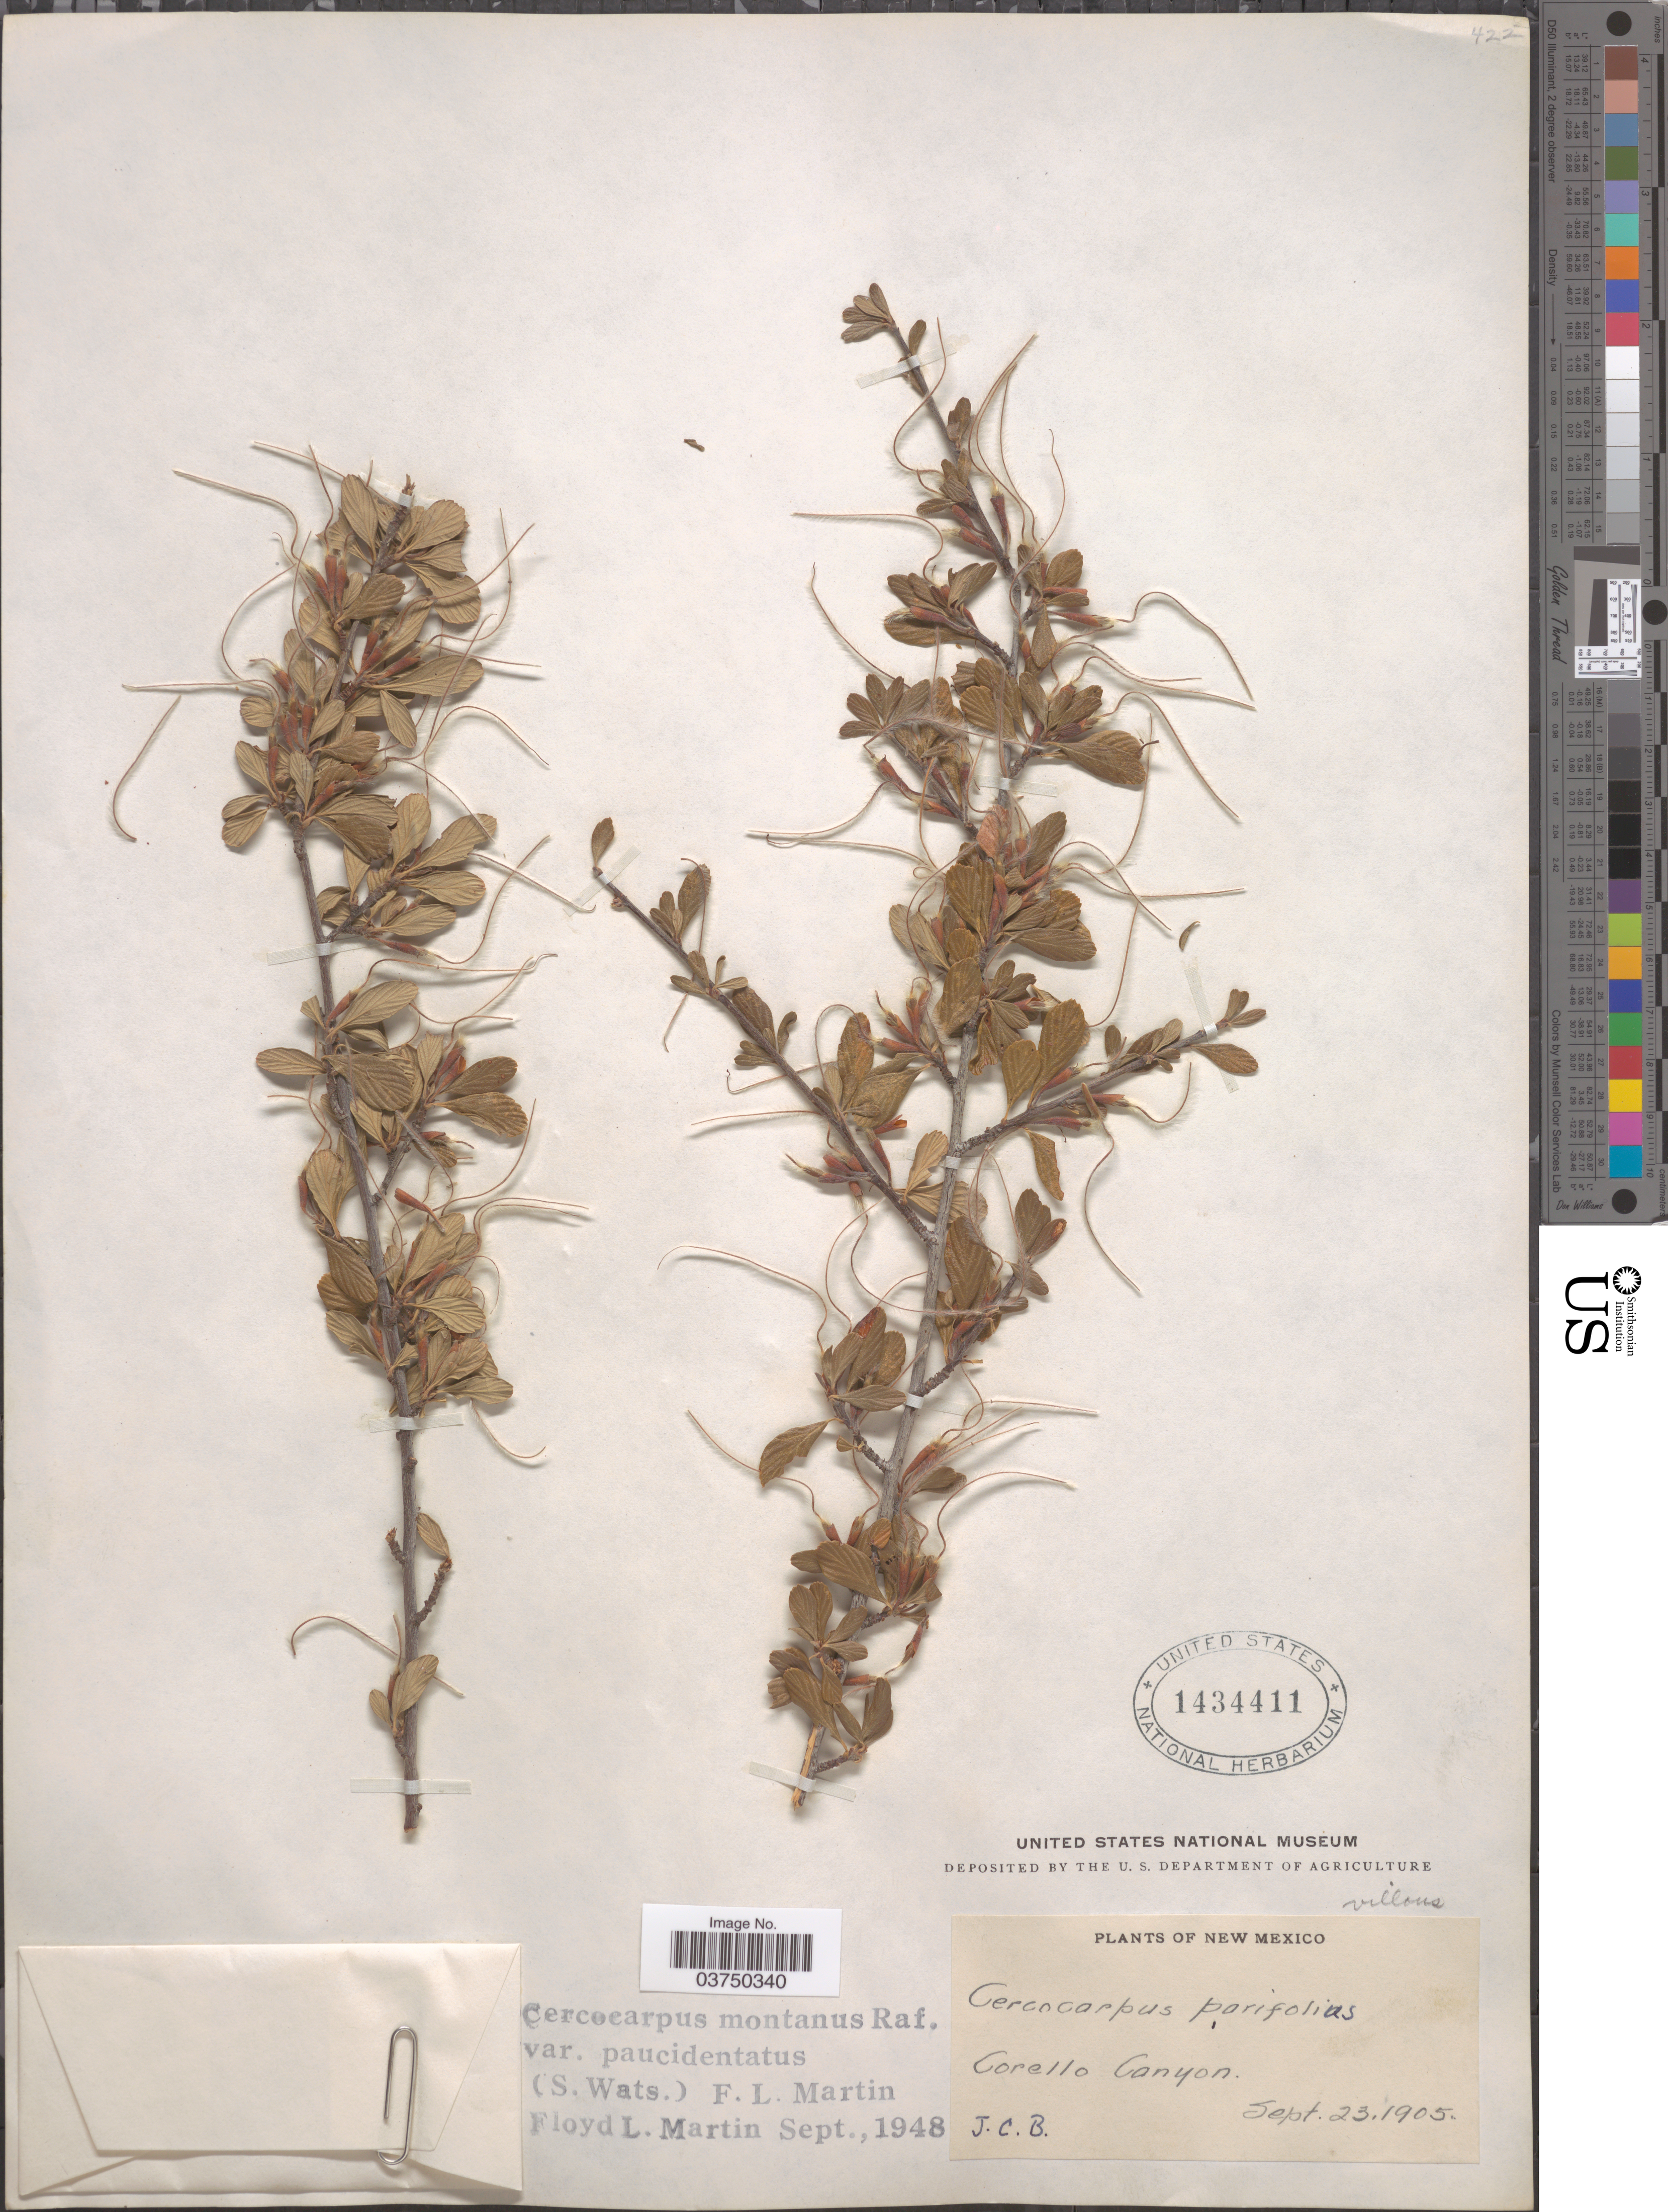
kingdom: Plantae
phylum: Tracheophyta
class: Magnoliopsida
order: Rosales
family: Rosaceae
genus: Cercocarpus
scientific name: Cercocarpus montanus var. paucidentatus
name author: (S. Watson) F.L. Martin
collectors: J. C. B.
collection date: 1905-09-23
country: United States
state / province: New Mexico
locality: Corello Canyon.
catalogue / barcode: US 1434411